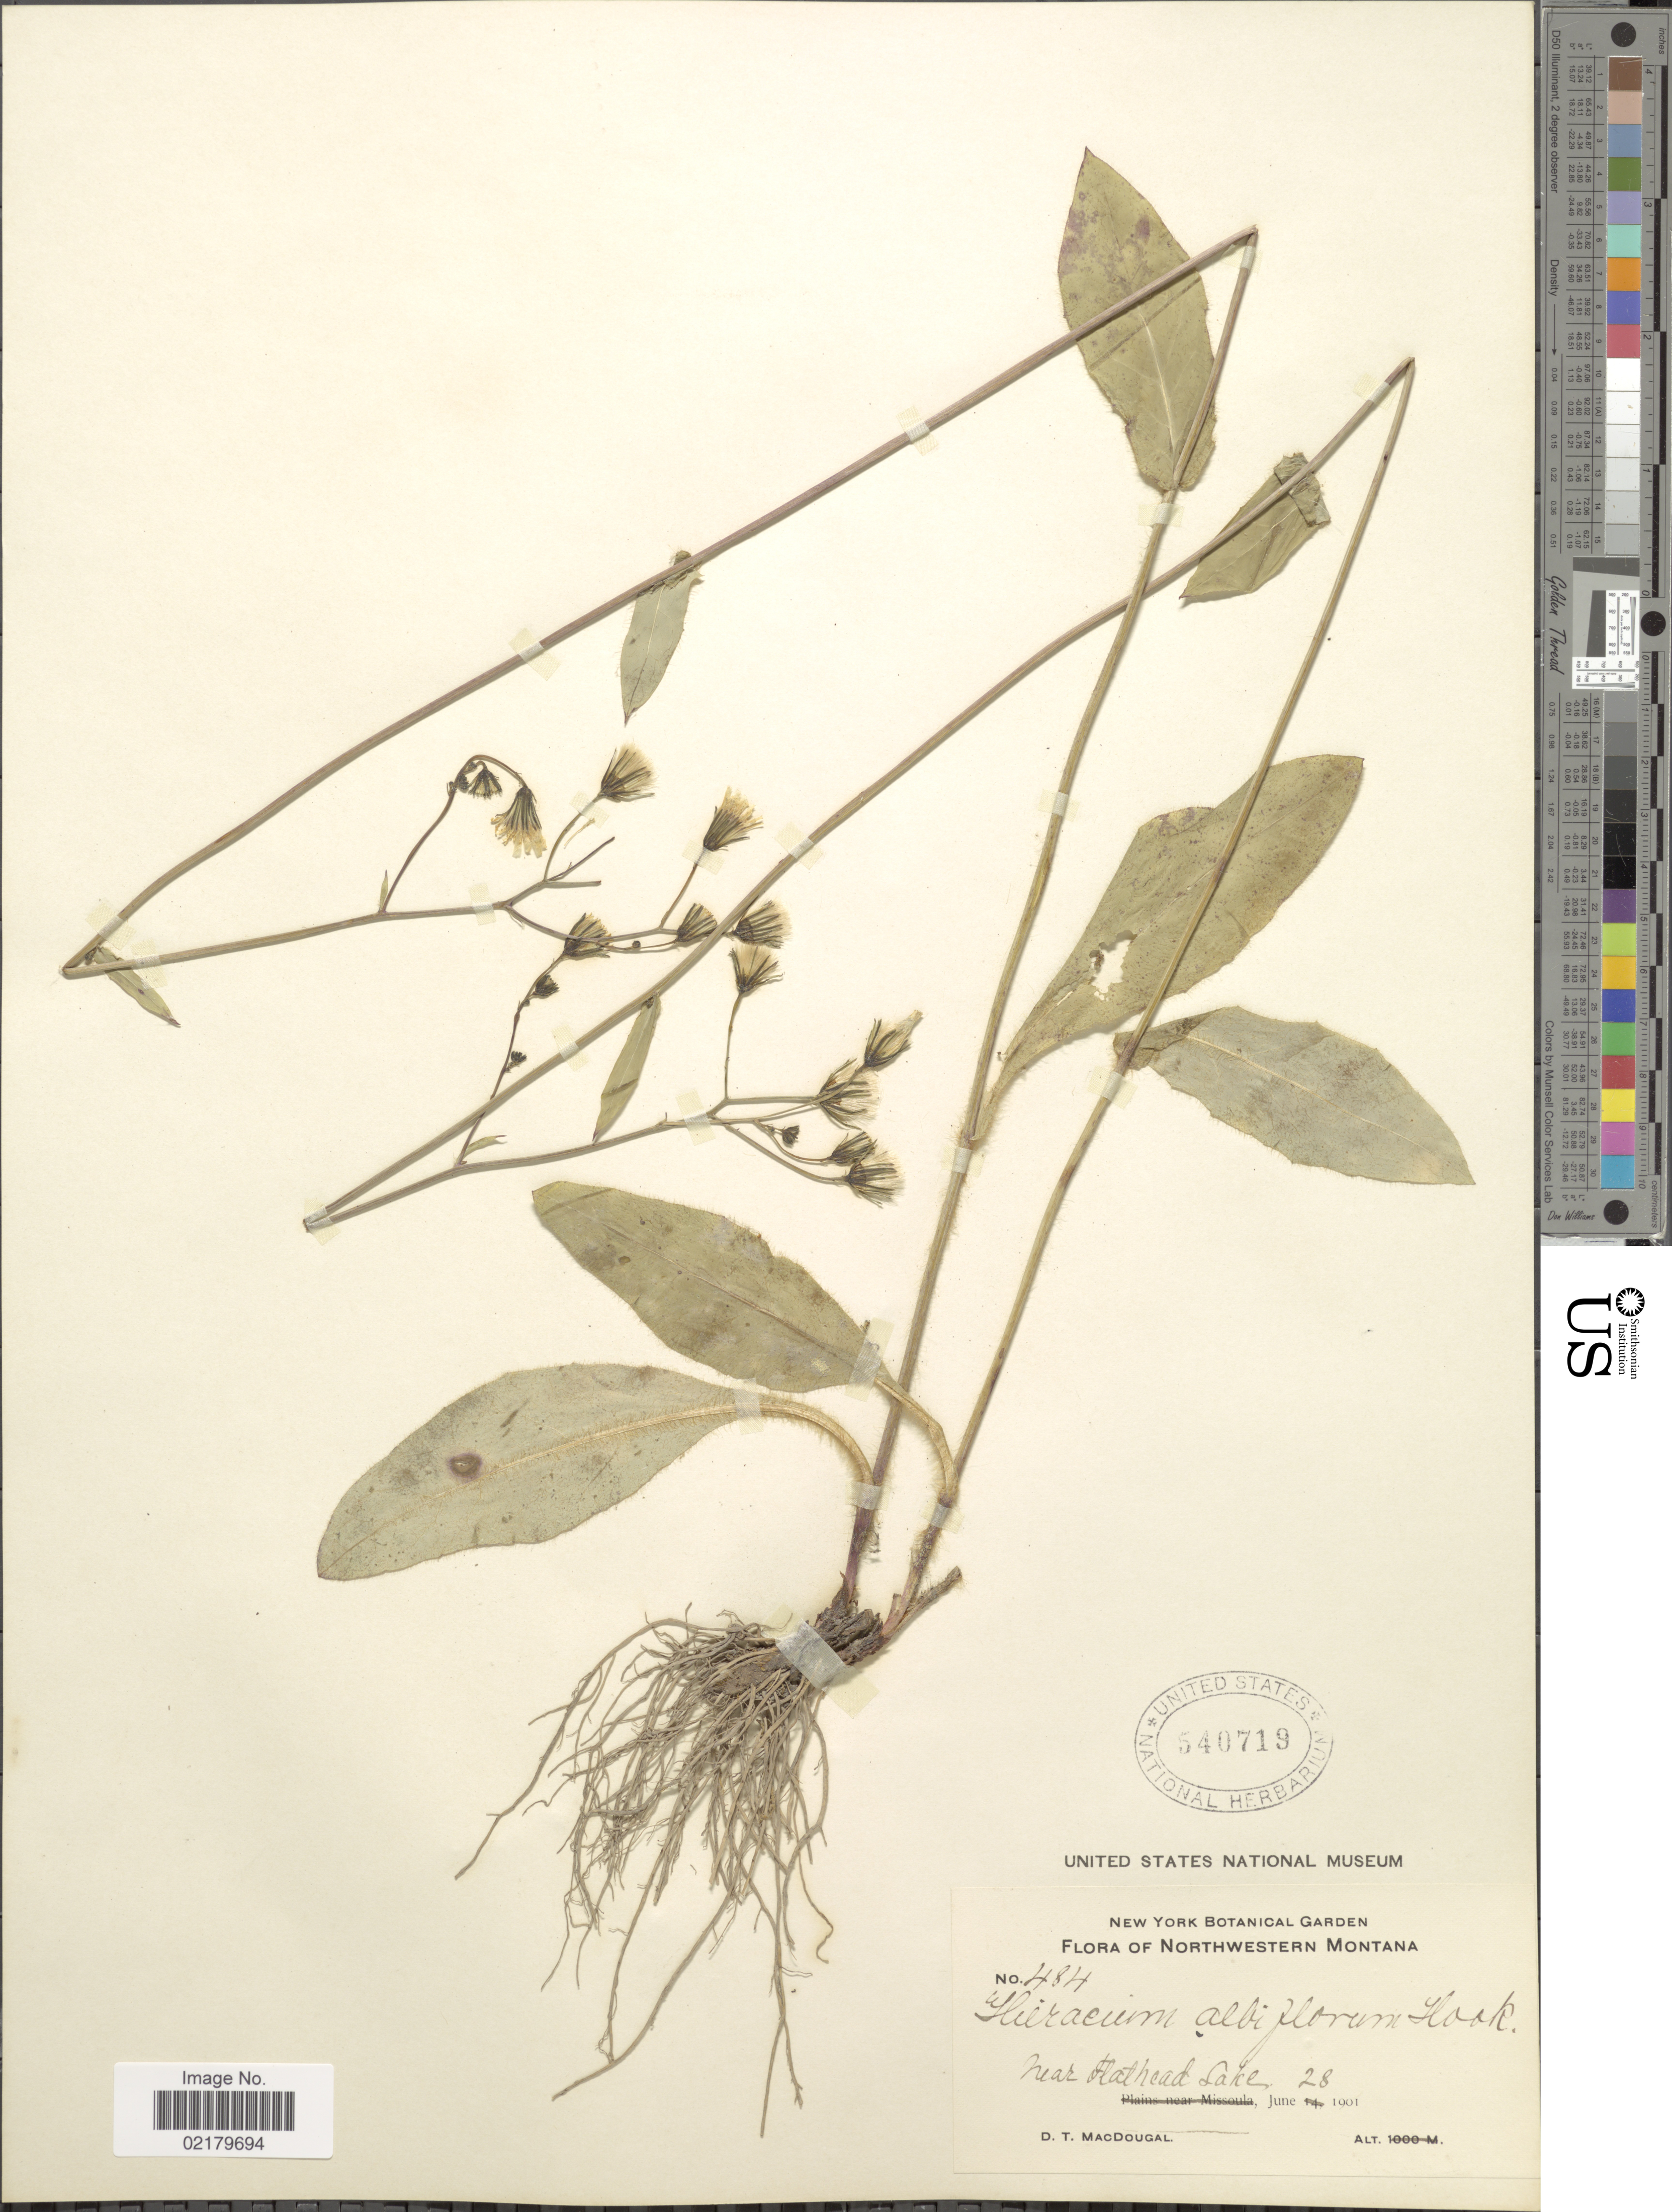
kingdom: Plantae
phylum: Tracheophyta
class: Magnoliopsida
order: Asterales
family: Asteraceae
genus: Hieracium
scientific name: Hieracium albiflorum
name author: Hook.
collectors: D. T. MacDougal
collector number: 484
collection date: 1901-06-28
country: United States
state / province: Montana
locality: Northwestern Montana, near Flathead Lake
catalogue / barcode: US 540719